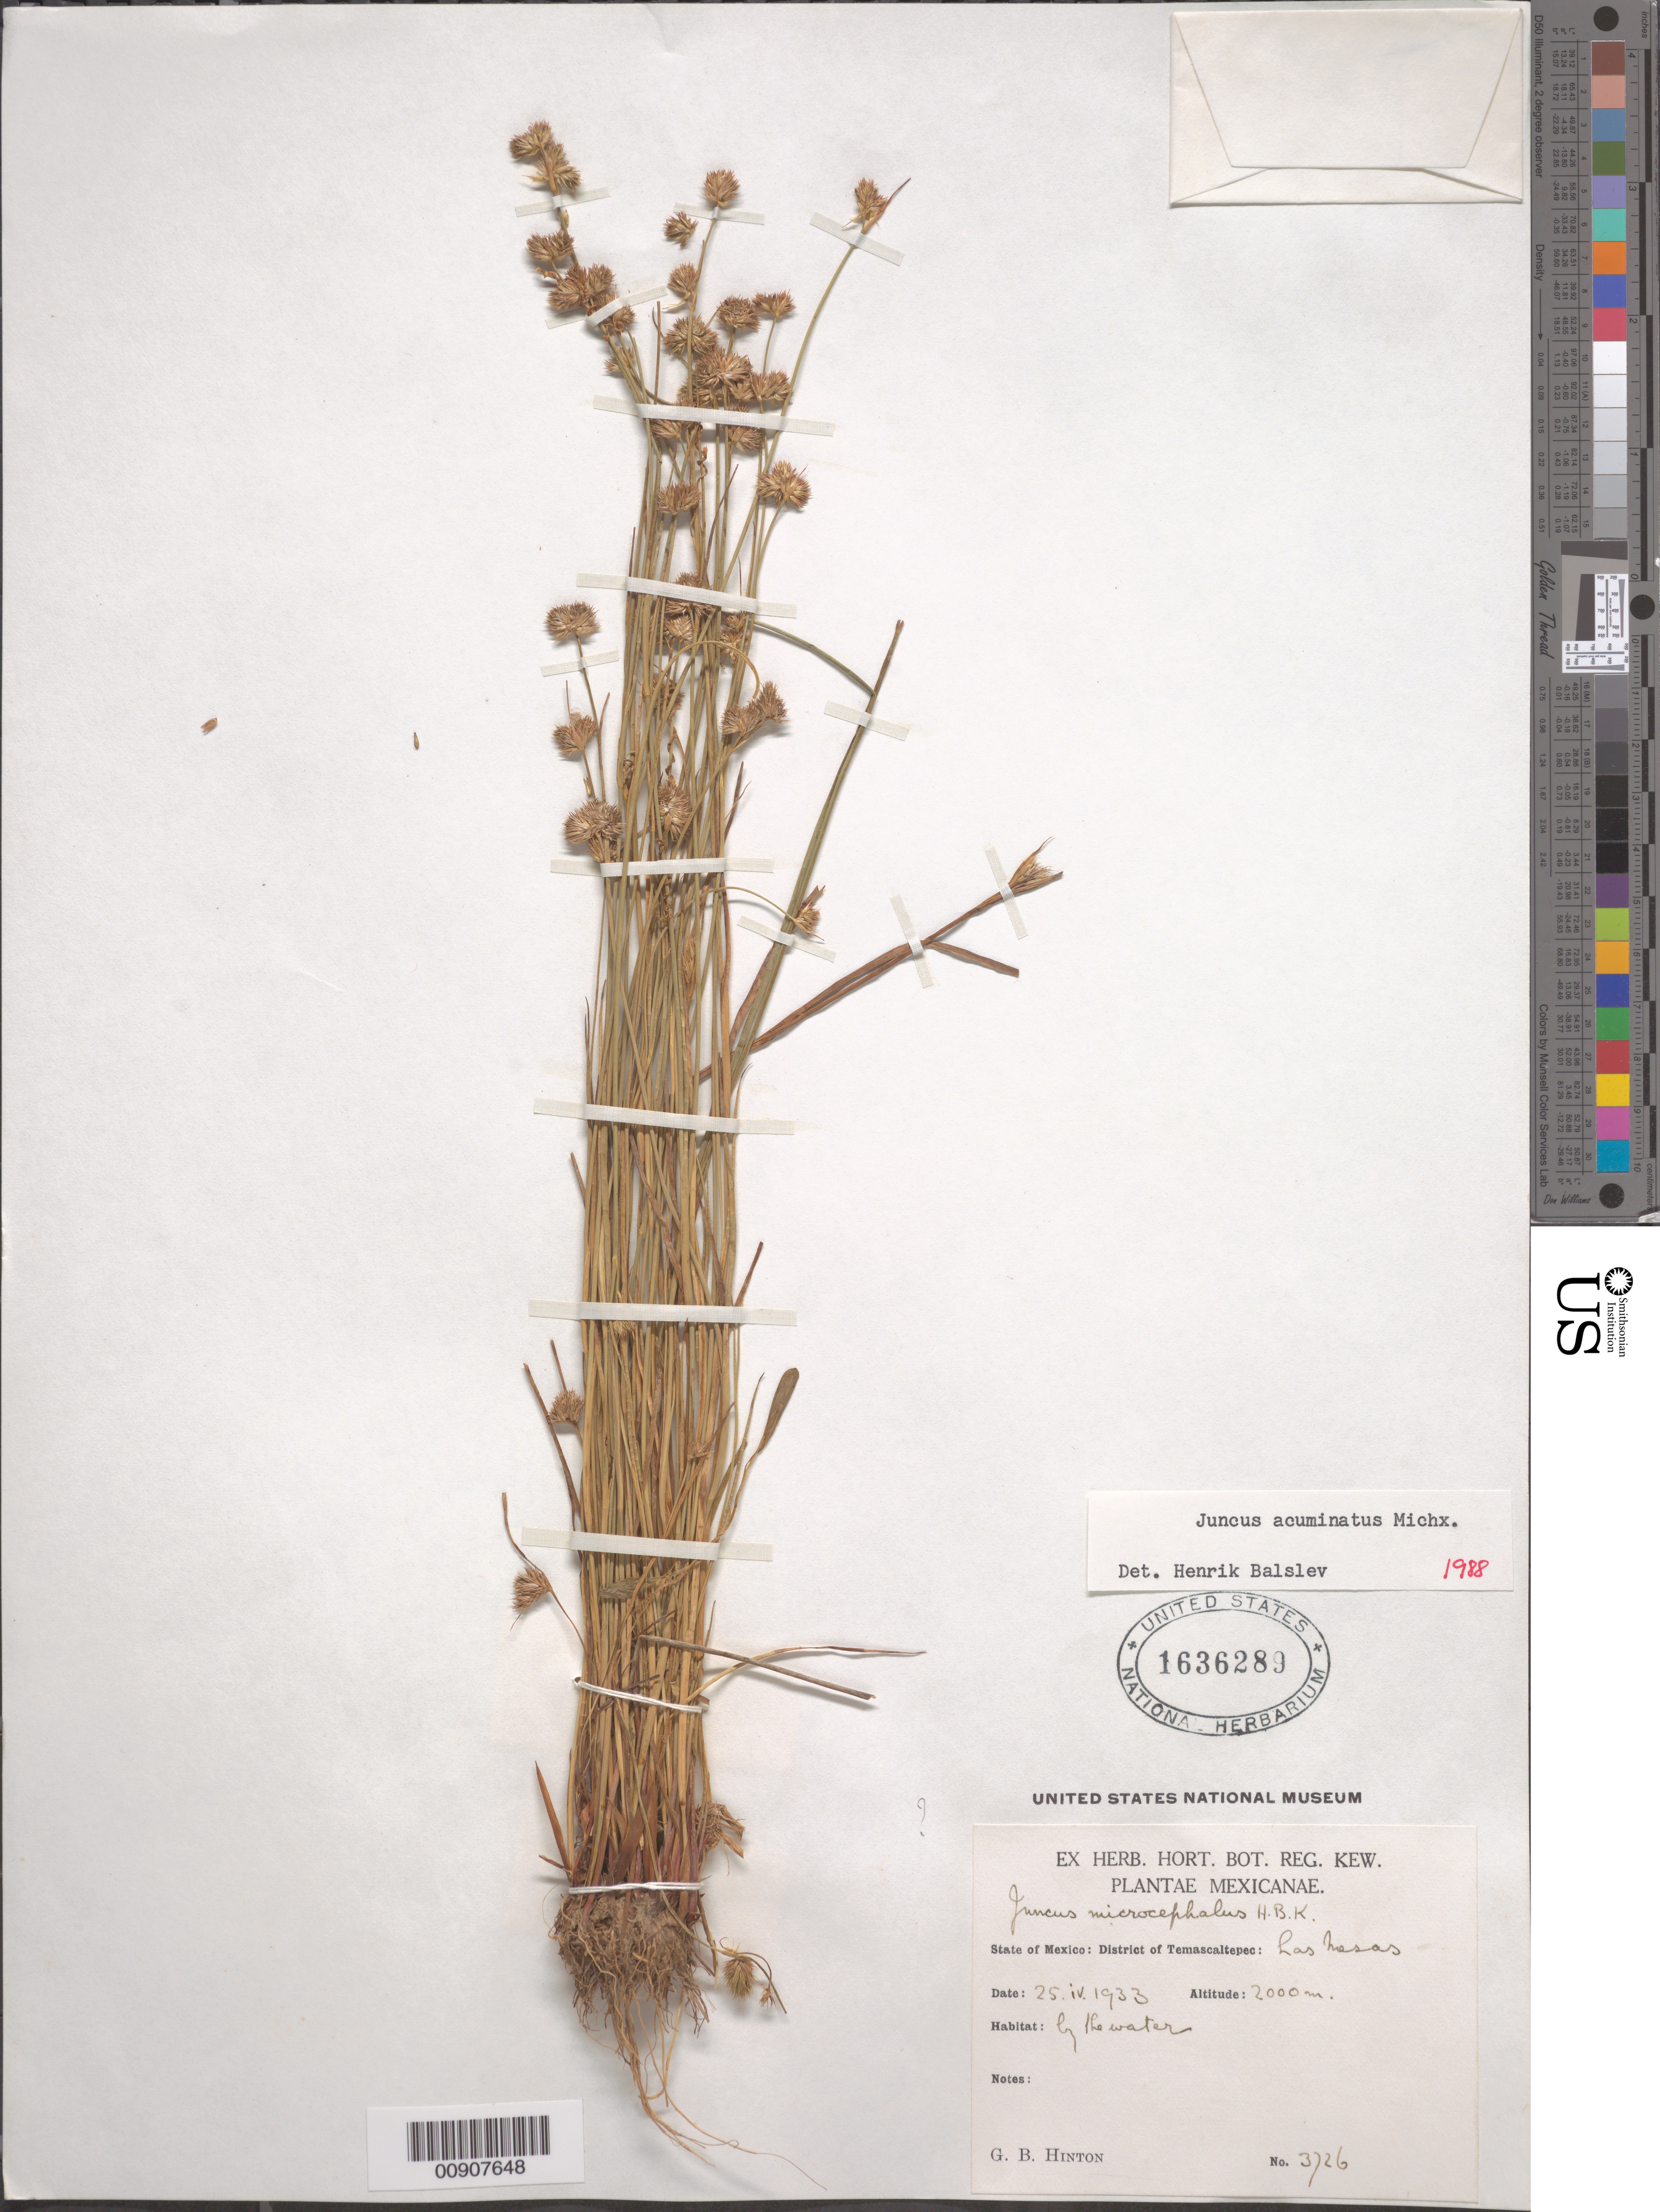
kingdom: Plantae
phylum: Tracheophyta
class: Liliopsida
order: Poales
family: Juncaceae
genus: Juncus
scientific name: Juncus acuminatus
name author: Michx.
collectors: G. B. Hinton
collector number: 3726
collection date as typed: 25 Apr 1933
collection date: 1933-04-25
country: Mexico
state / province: México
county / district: Temascaltepec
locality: State of México: District of Temascaltepec: Las Mesas.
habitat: By the water.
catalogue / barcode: US 1636289